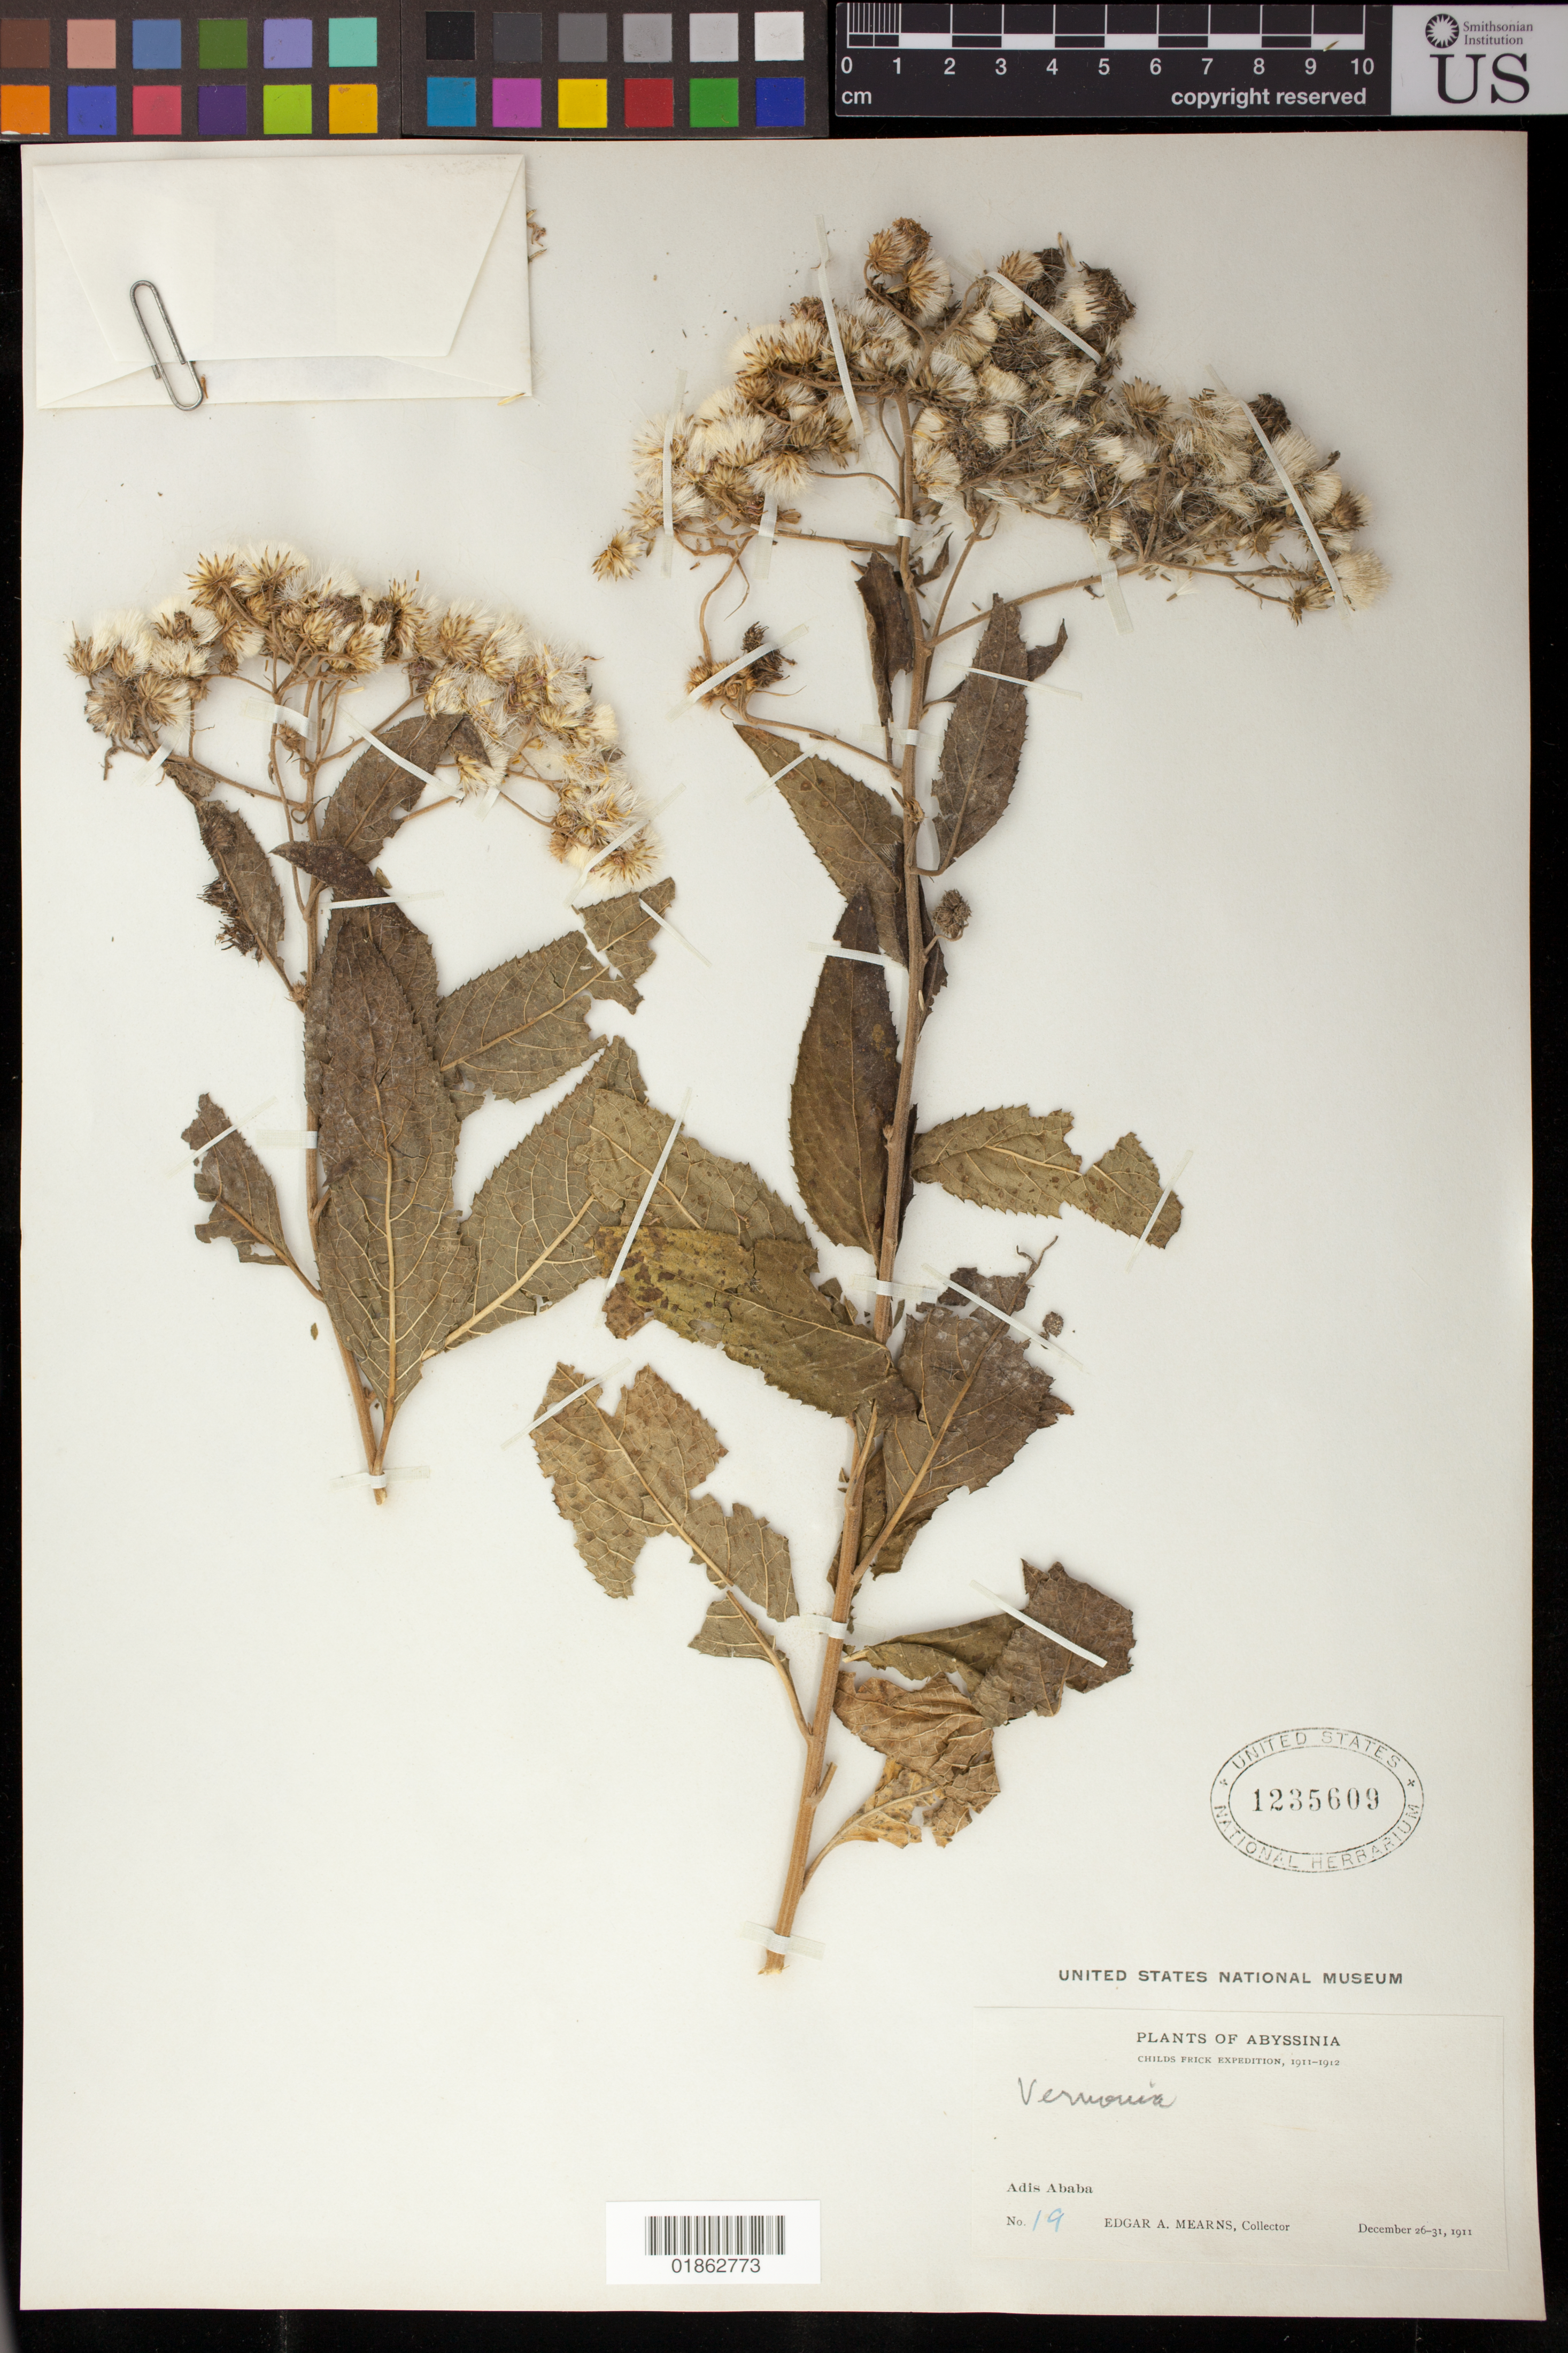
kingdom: Plantae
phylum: Tracheophyta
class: Magnoliopsida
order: Asterales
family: Asteraceae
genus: Vernonia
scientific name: Vernonia sp.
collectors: E. A. Mearns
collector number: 19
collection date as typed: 26 Dec 1911 to 31 Dec 1911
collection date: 1911-12-26/1911-12-31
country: Ethiopia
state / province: Oromiya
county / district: Shewa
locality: Abyssinia, Adis Ababa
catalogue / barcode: US 1235609